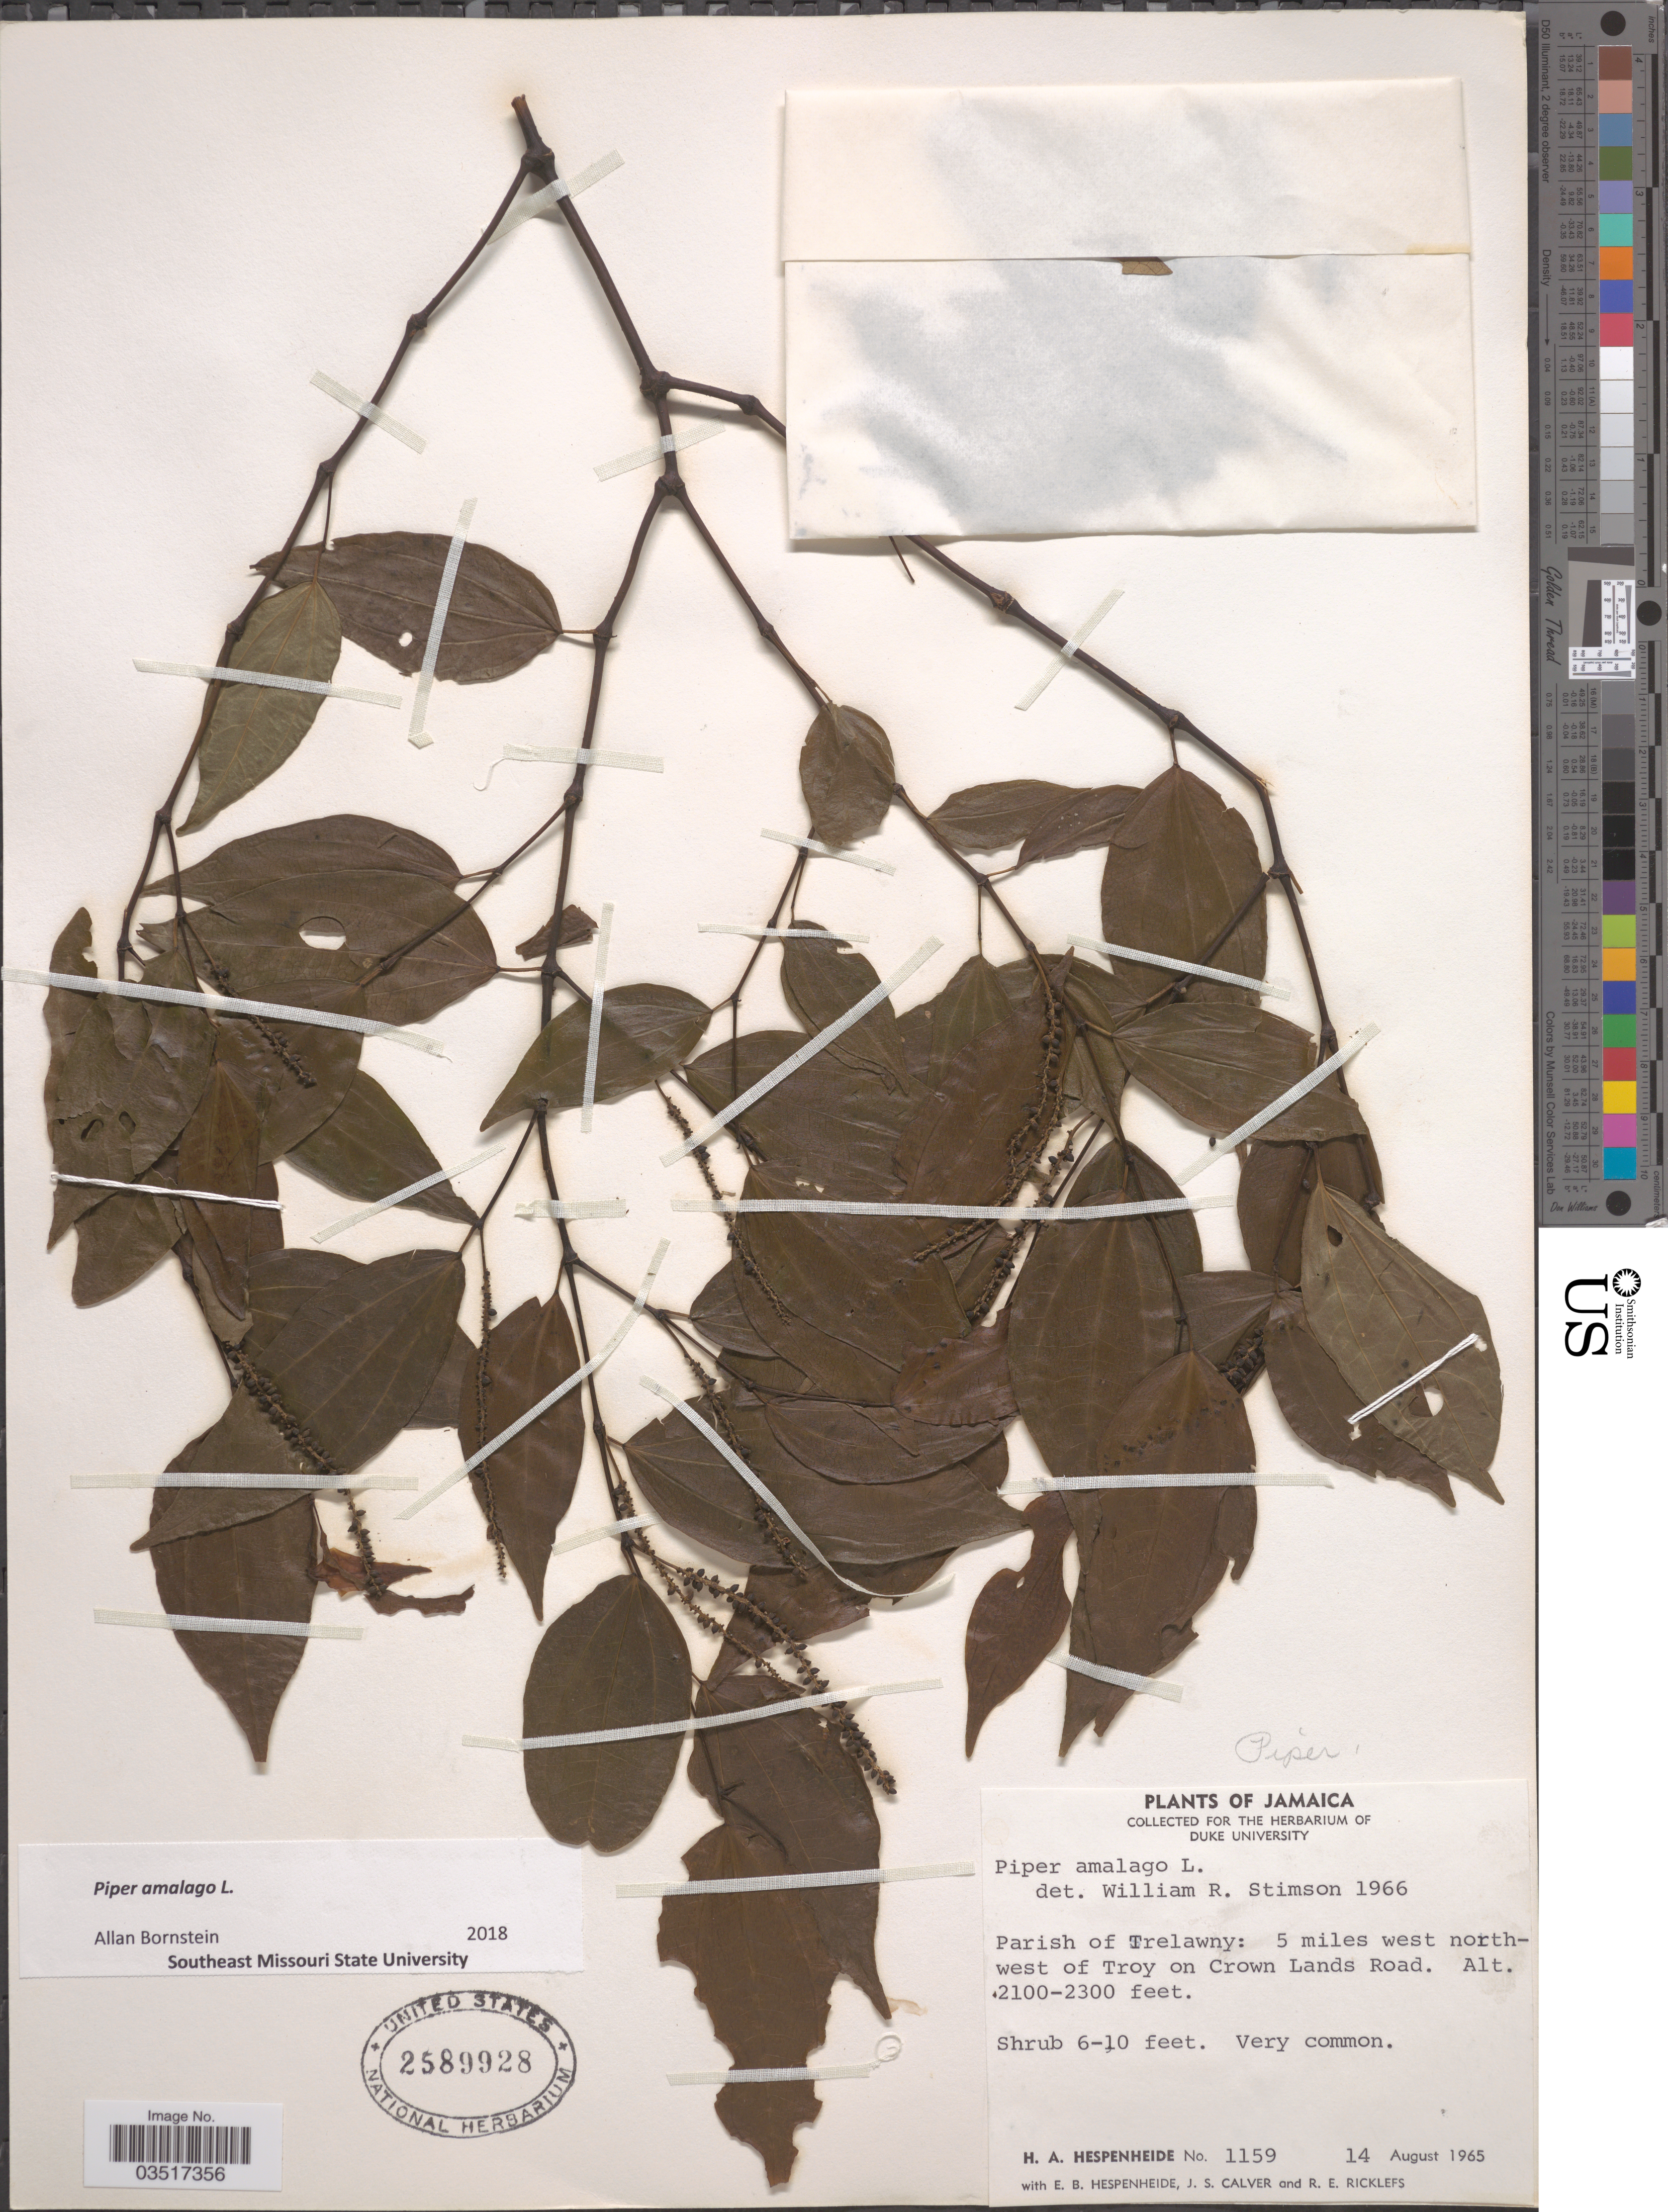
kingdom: Plantae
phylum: Tracheophyta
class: Magnoliopsida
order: Piperales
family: Piperaceae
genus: Piper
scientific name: Piper amalago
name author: L.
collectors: H. A. Hespenheide, E. Hespenheide, J. Calver & R. Ricklefs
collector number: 1159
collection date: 1965-08-14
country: Jamaica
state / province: Trelawny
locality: Parish of Trelawny: 5 miles west northwest of Troy on Crown Lands Road.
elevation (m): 640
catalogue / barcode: US 2589928